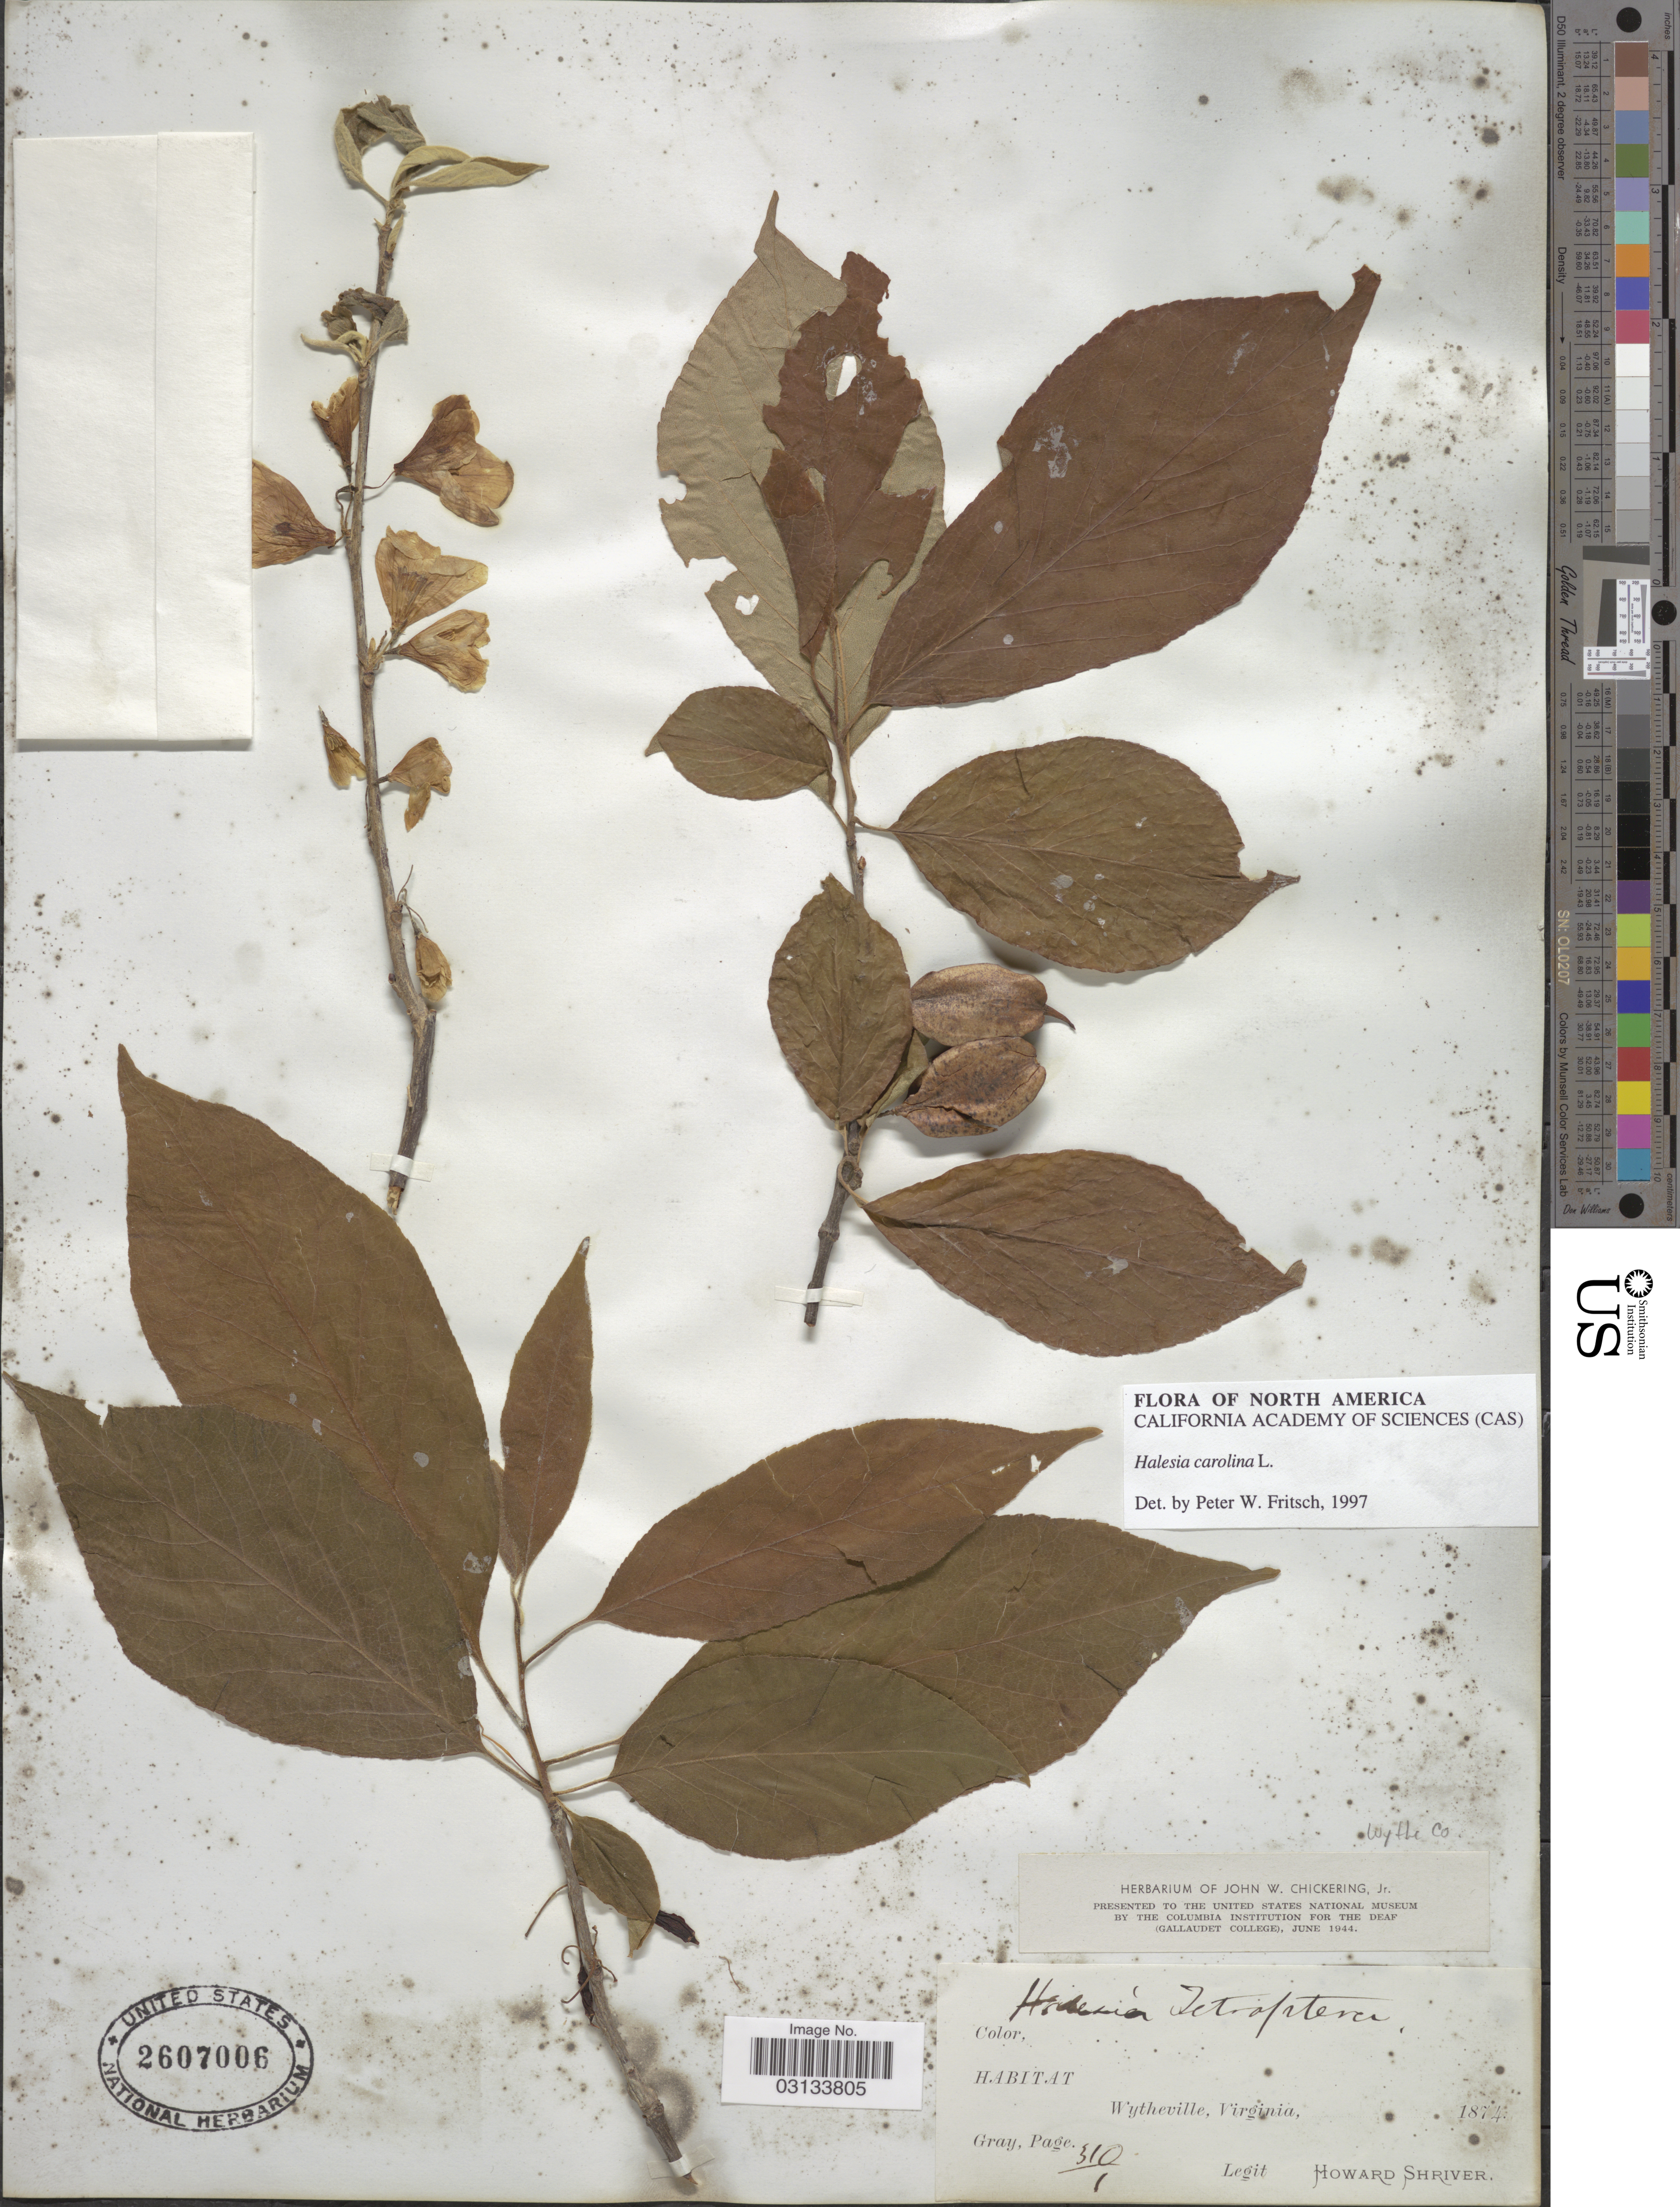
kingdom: Plantae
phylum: Tracheophyta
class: Magnoliopsida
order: Ericales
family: Styracaceae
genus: Halesia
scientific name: Halesia carolina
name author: L.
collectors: H. Shriver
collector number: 310/1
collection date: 1874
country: United States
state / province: Virginia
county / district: Wythe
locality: Wytheville.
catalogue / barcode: US 2607006